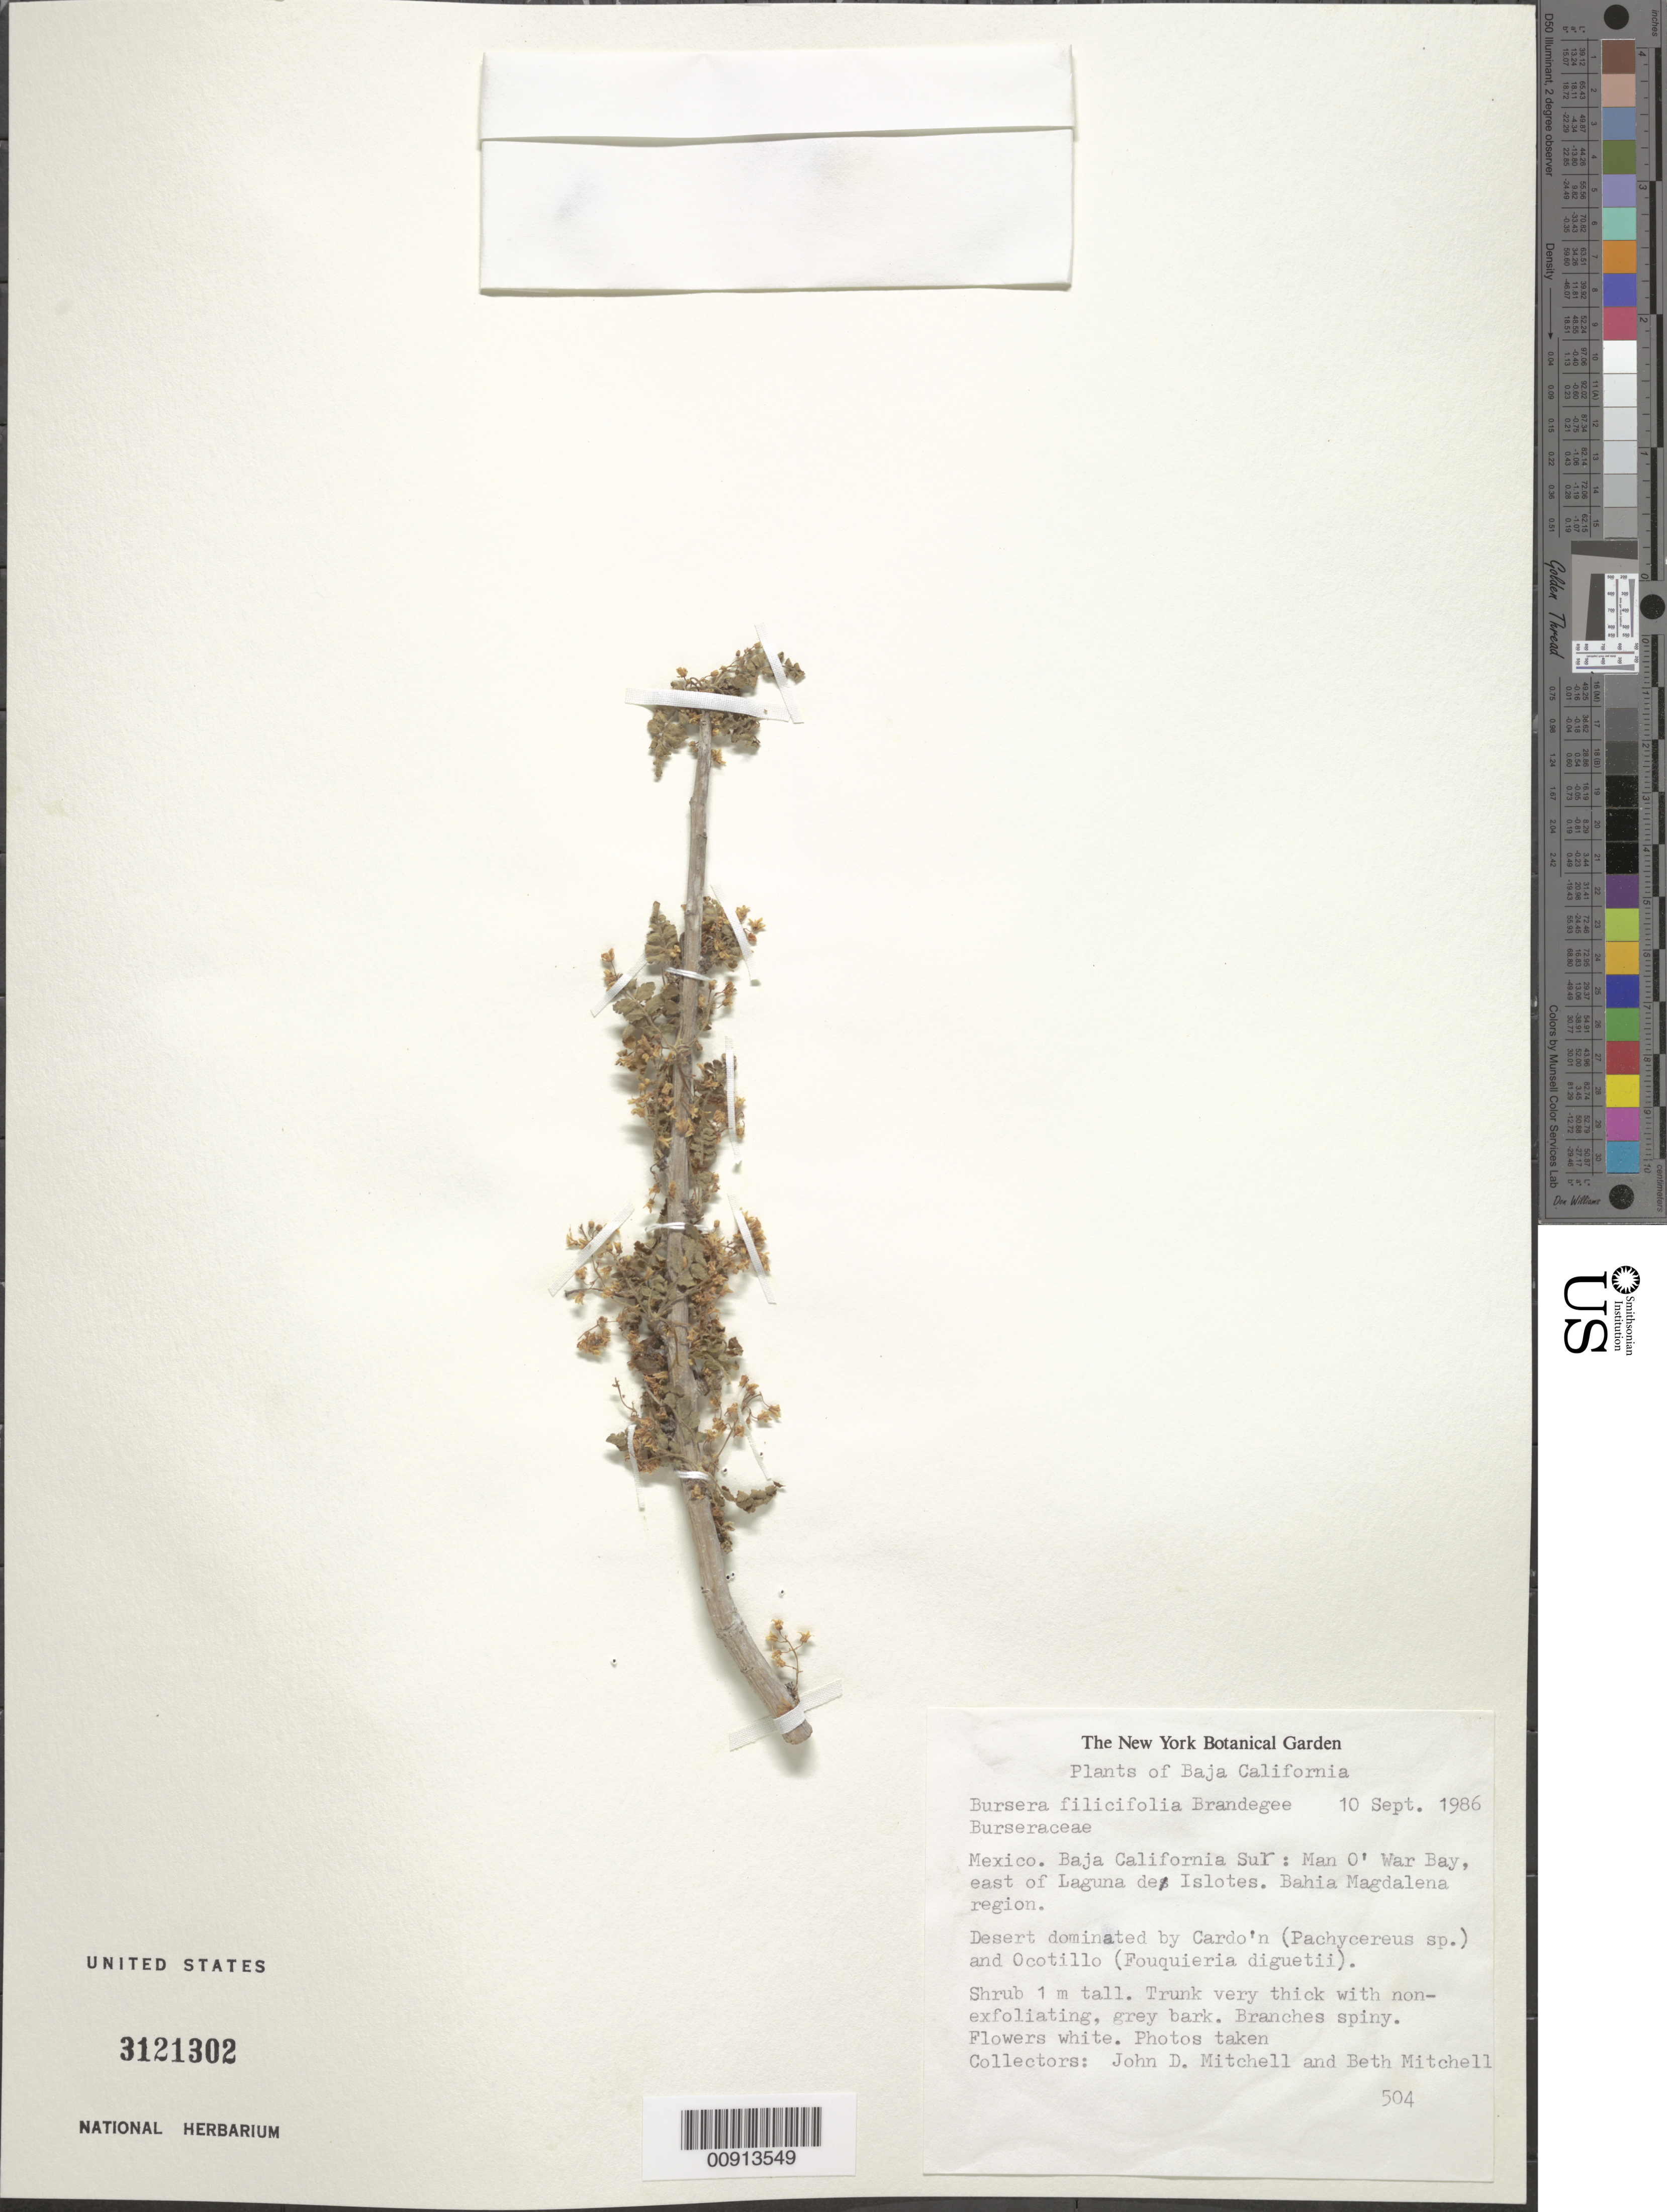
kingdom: Plantae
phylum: Tracheophyta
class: Magnoliopsida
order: Sapindales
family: Burseraceae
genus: Bursera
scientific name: Bursera filicifolia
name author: Brandegee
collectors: J. D. Mitchell & B. Mitchell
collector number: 504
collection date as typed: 10 Sep 1986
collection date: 1986-09-10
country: Mexico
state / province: Baja California Sur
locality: Baja California Sur: Man O' War Bay east of Laguna de Islotes. Bahía Magdalena region.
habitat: Desert dominated by Cardo'n (Pachycereus sp.) and Ocotillo (Fouquieria diguetii).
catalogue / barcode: US 3121302